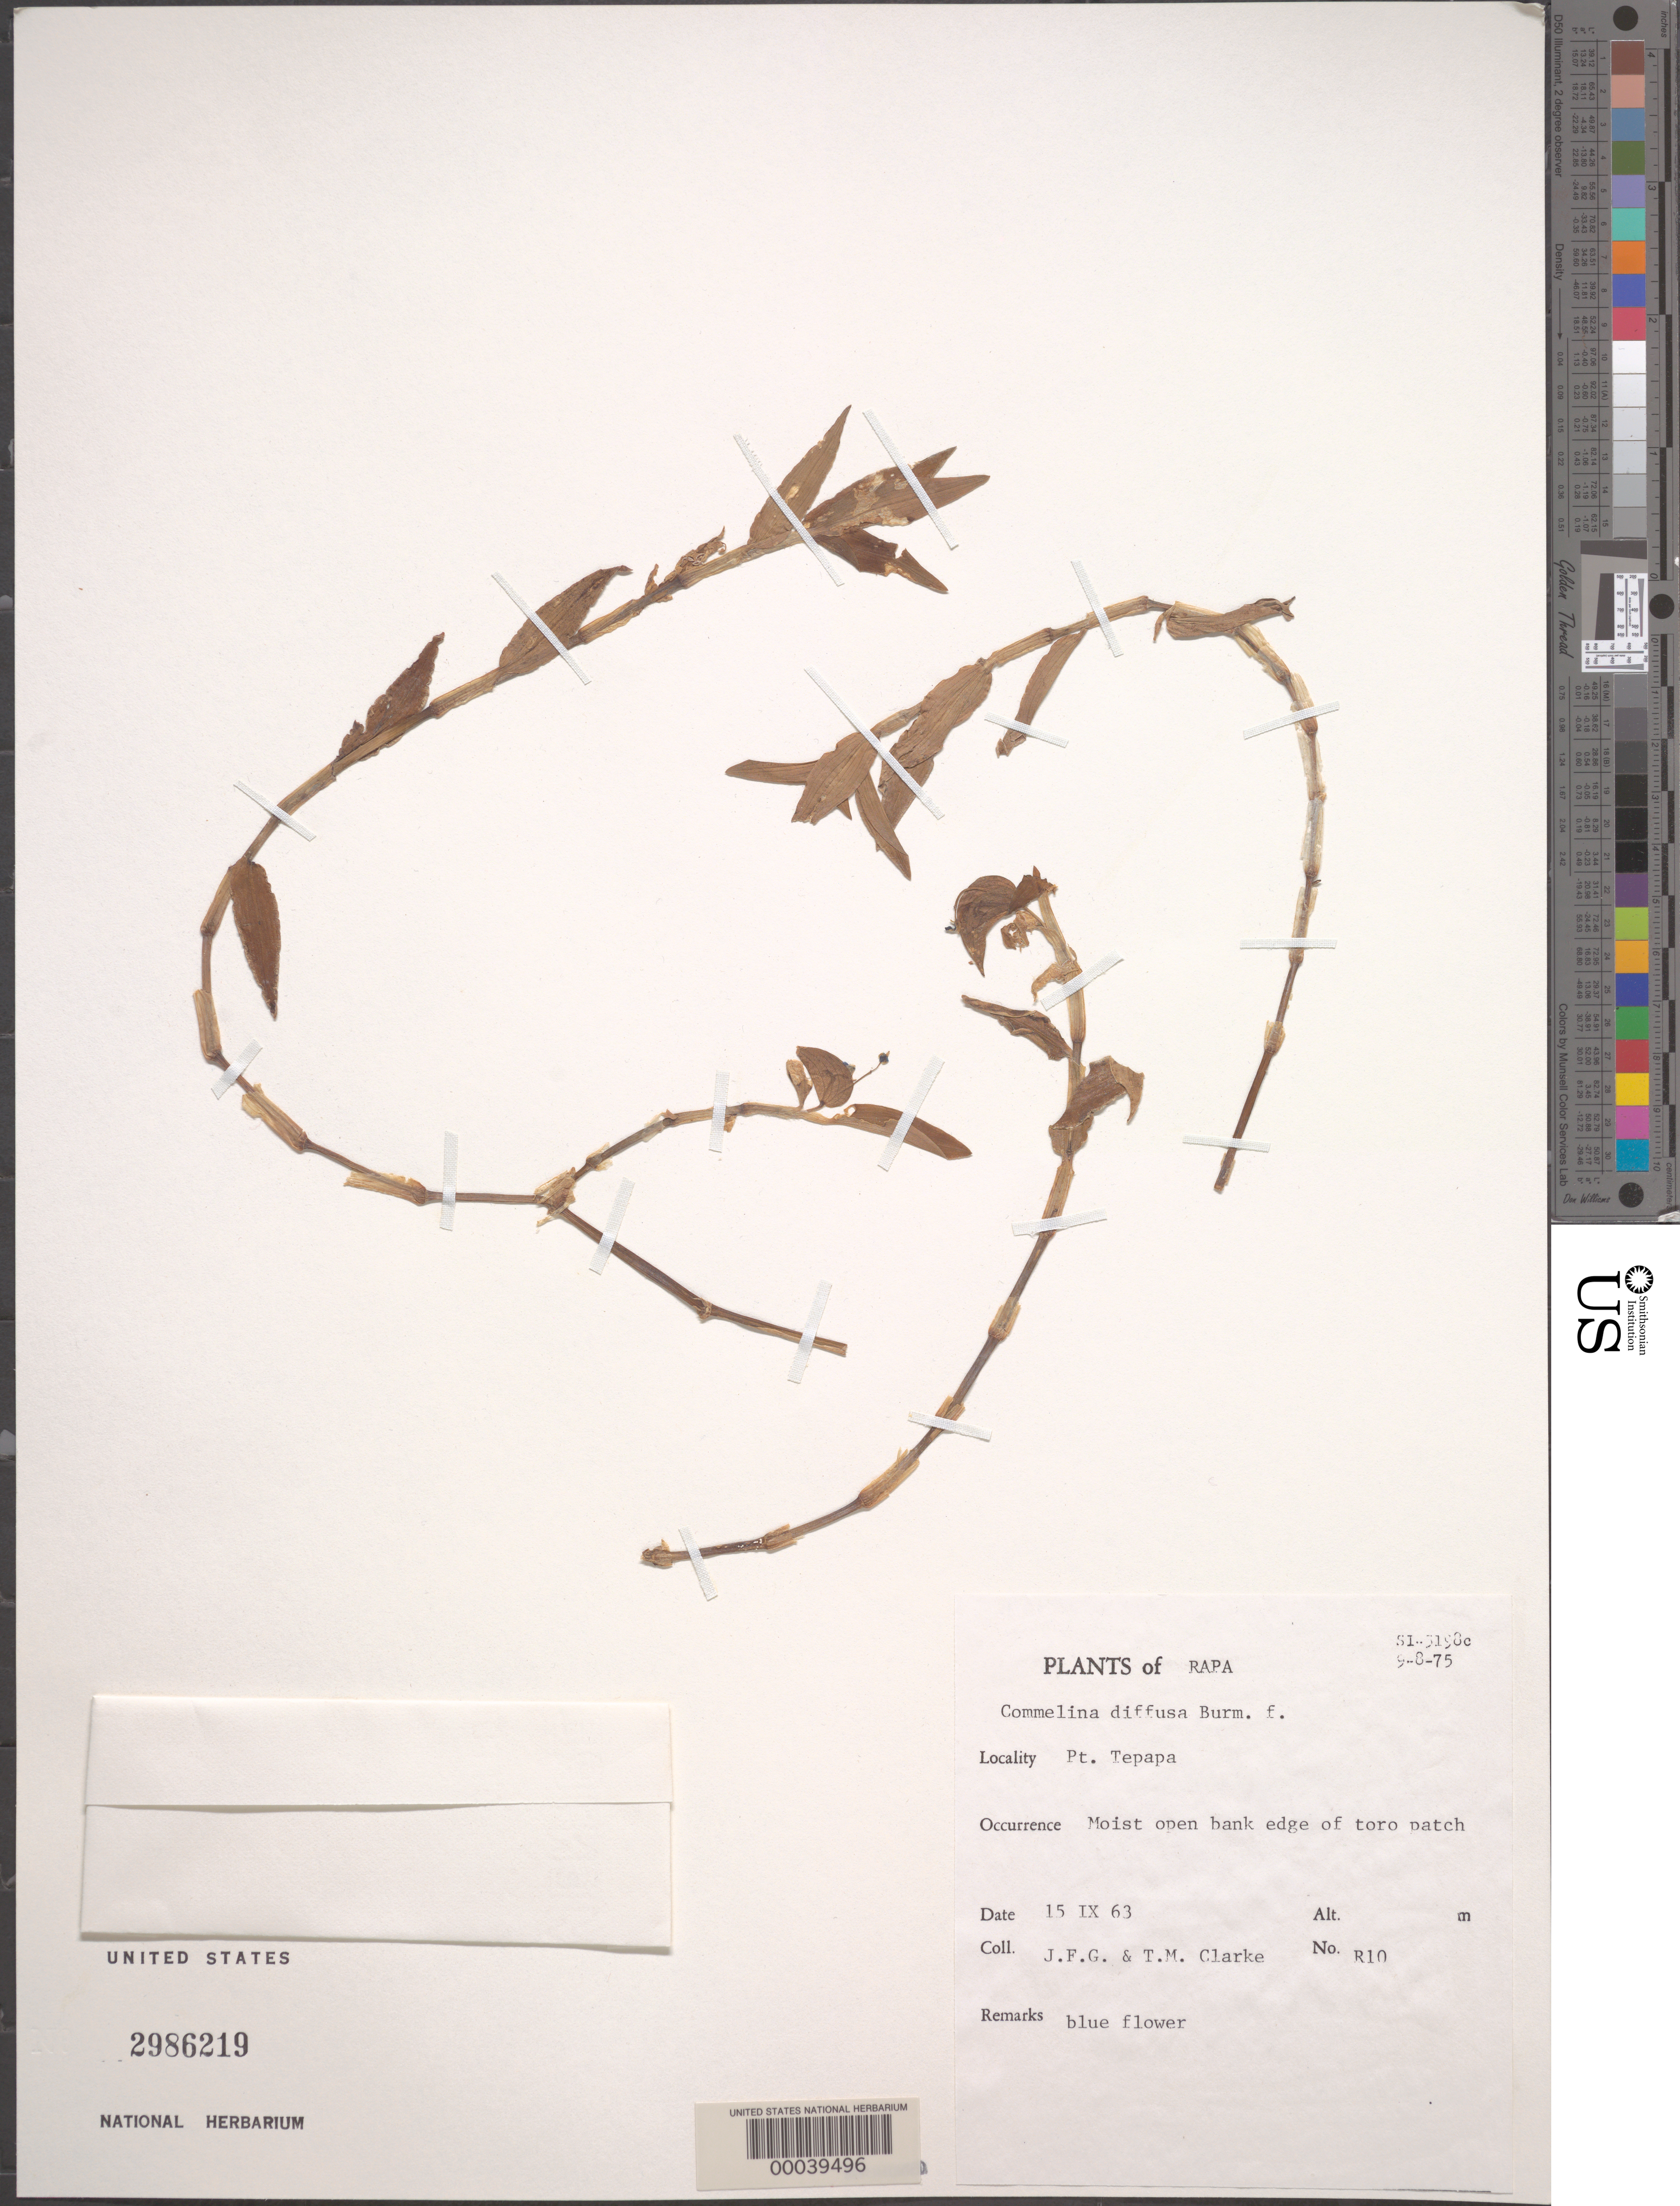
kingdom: Plantae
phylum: Tracheophyta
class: Liliopsida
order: Commelinales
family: Commelinaceae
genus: Commelina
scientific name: Commelina diffusa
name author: Burm. f.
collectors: J. F. Clarke & T. M. Clarke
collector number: R10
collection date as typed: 15 Sep 1963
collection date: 1963-09-15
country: French Polynesia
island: Rapa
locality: Point tepapa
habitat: Moist soil, open bank at edge of toro patch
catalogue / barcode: US 2986219